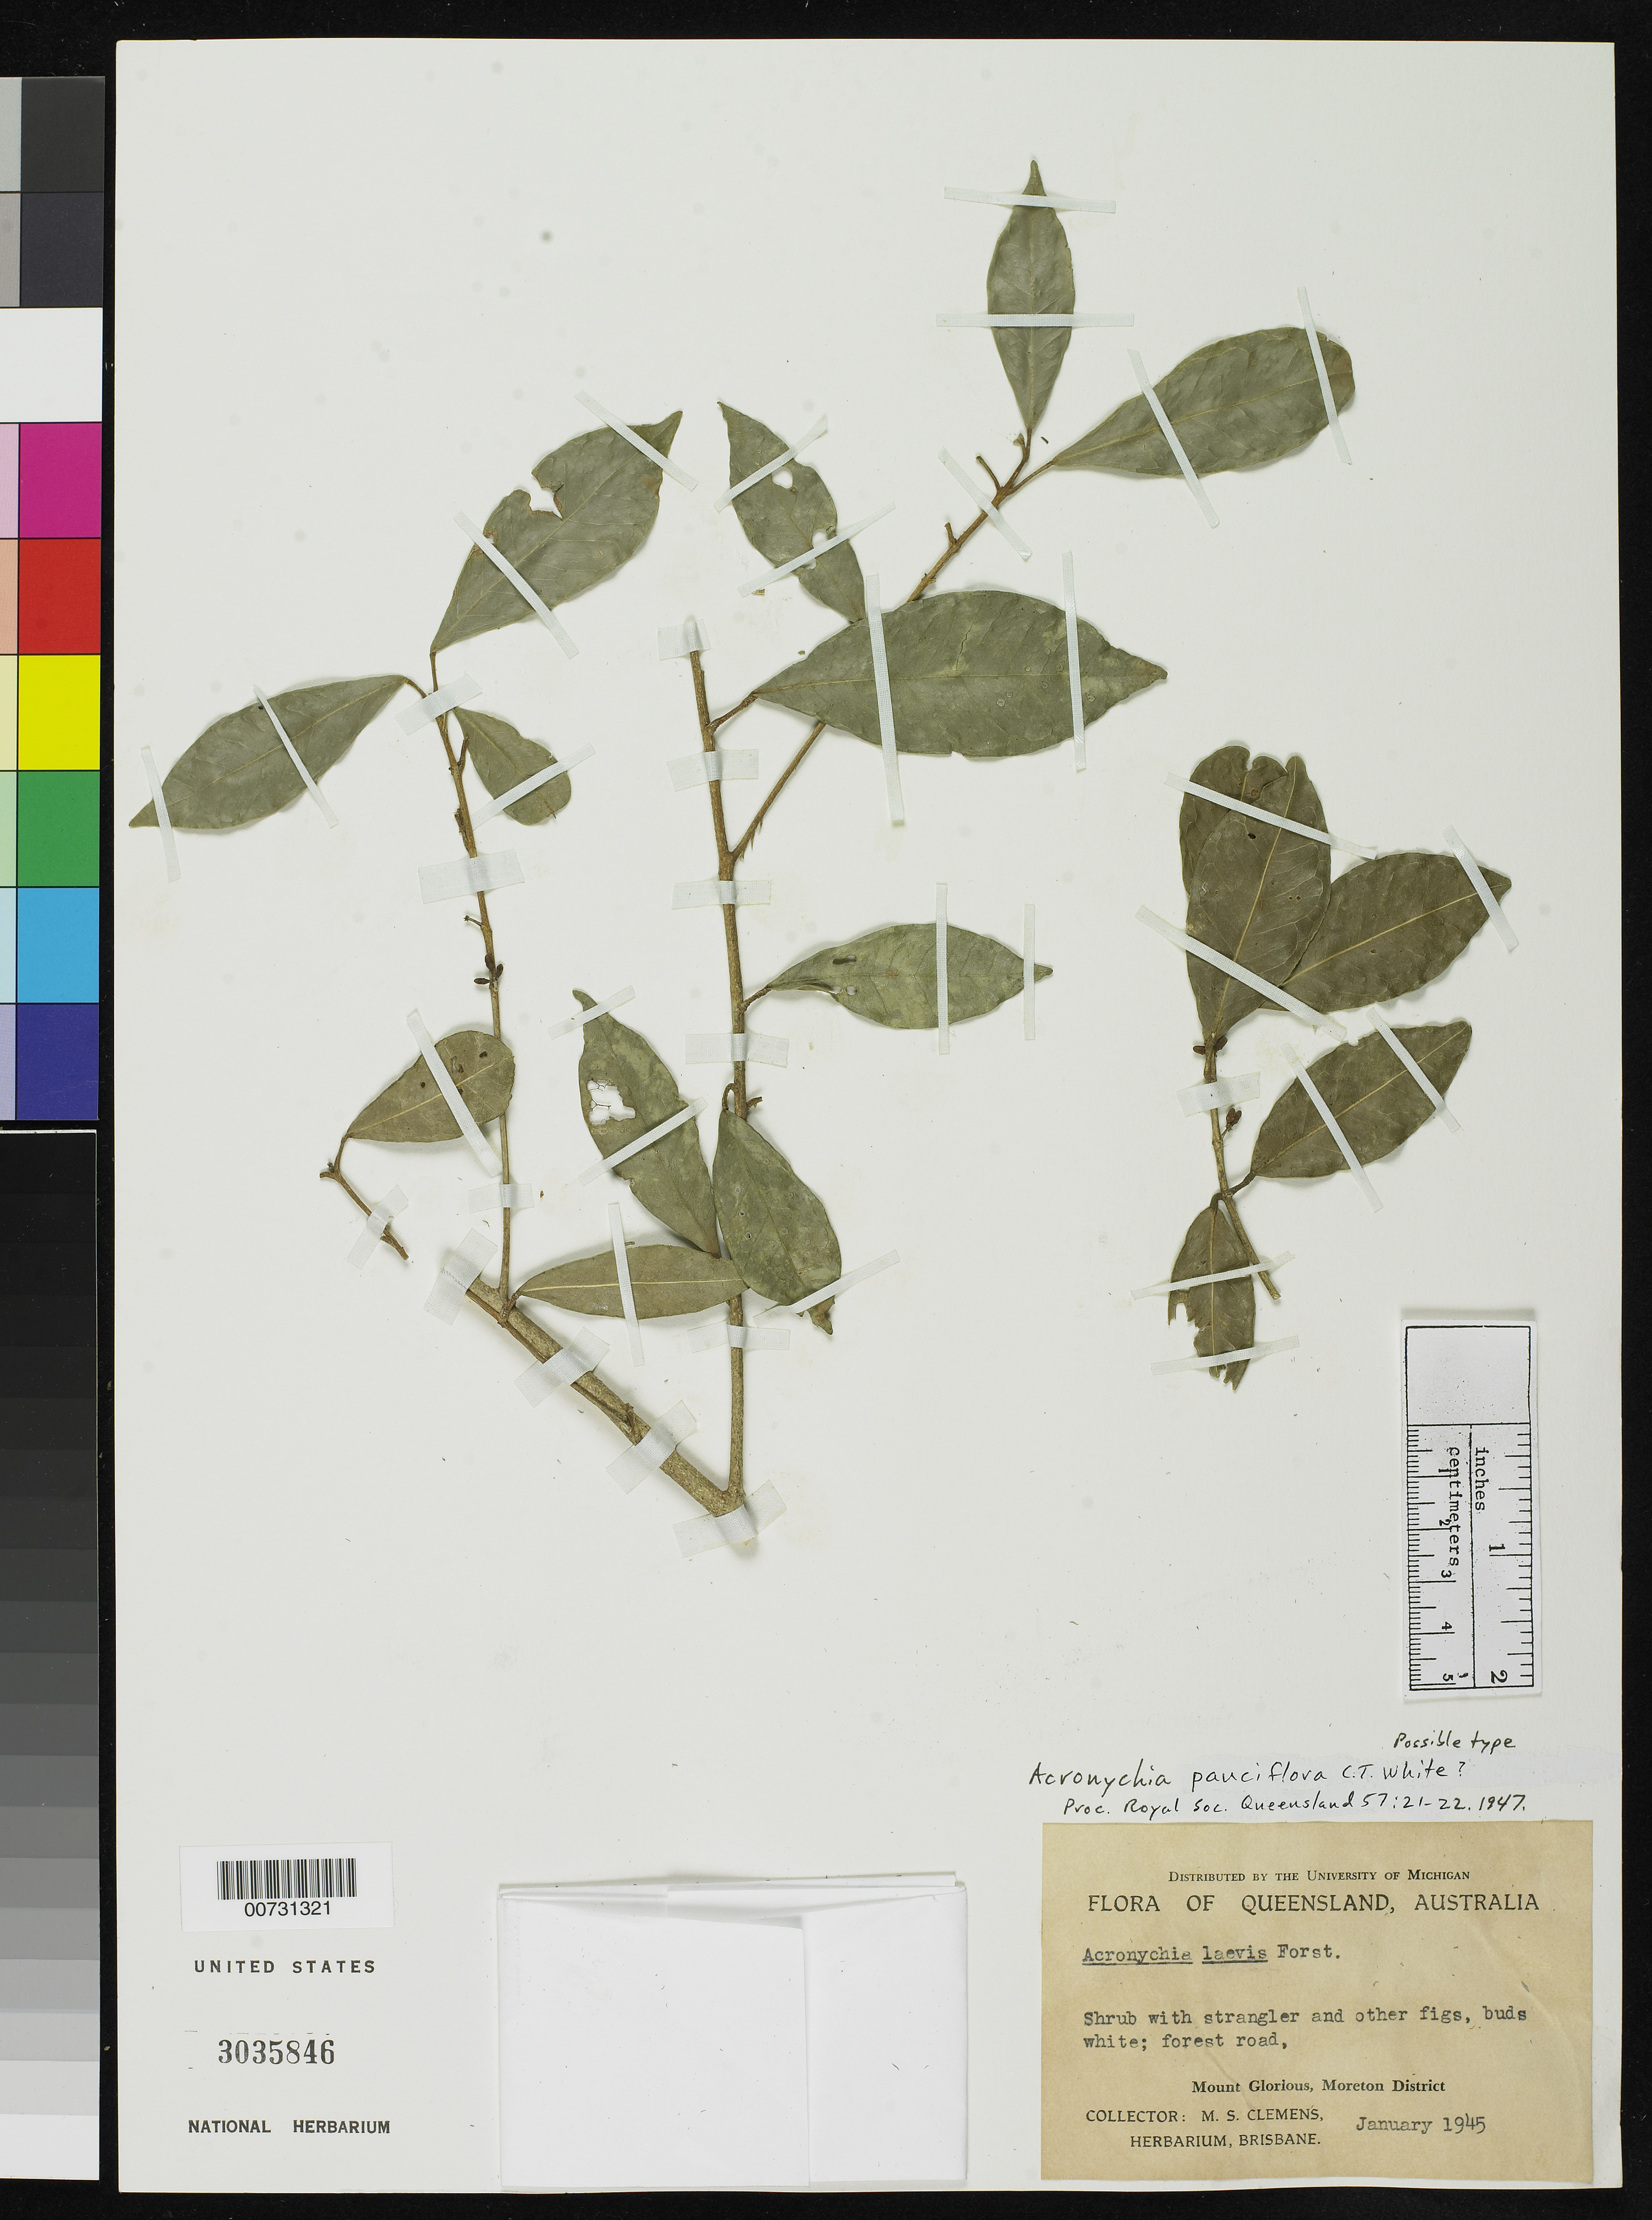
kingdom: Plantae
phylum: Tracheophyta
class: Magnoliopsida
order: Sapindales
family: Rutaceae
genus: Acronychia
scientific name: Acronychia pauciflora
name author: C.T. White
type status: Possible Isotype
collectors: M. S. Clemens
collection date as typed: Jan 1945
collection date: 1945-01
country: Australia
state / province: Queensland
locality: Mount Glorious, Moreton District.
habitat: Rain forest near gully.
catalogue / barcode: US 3035846